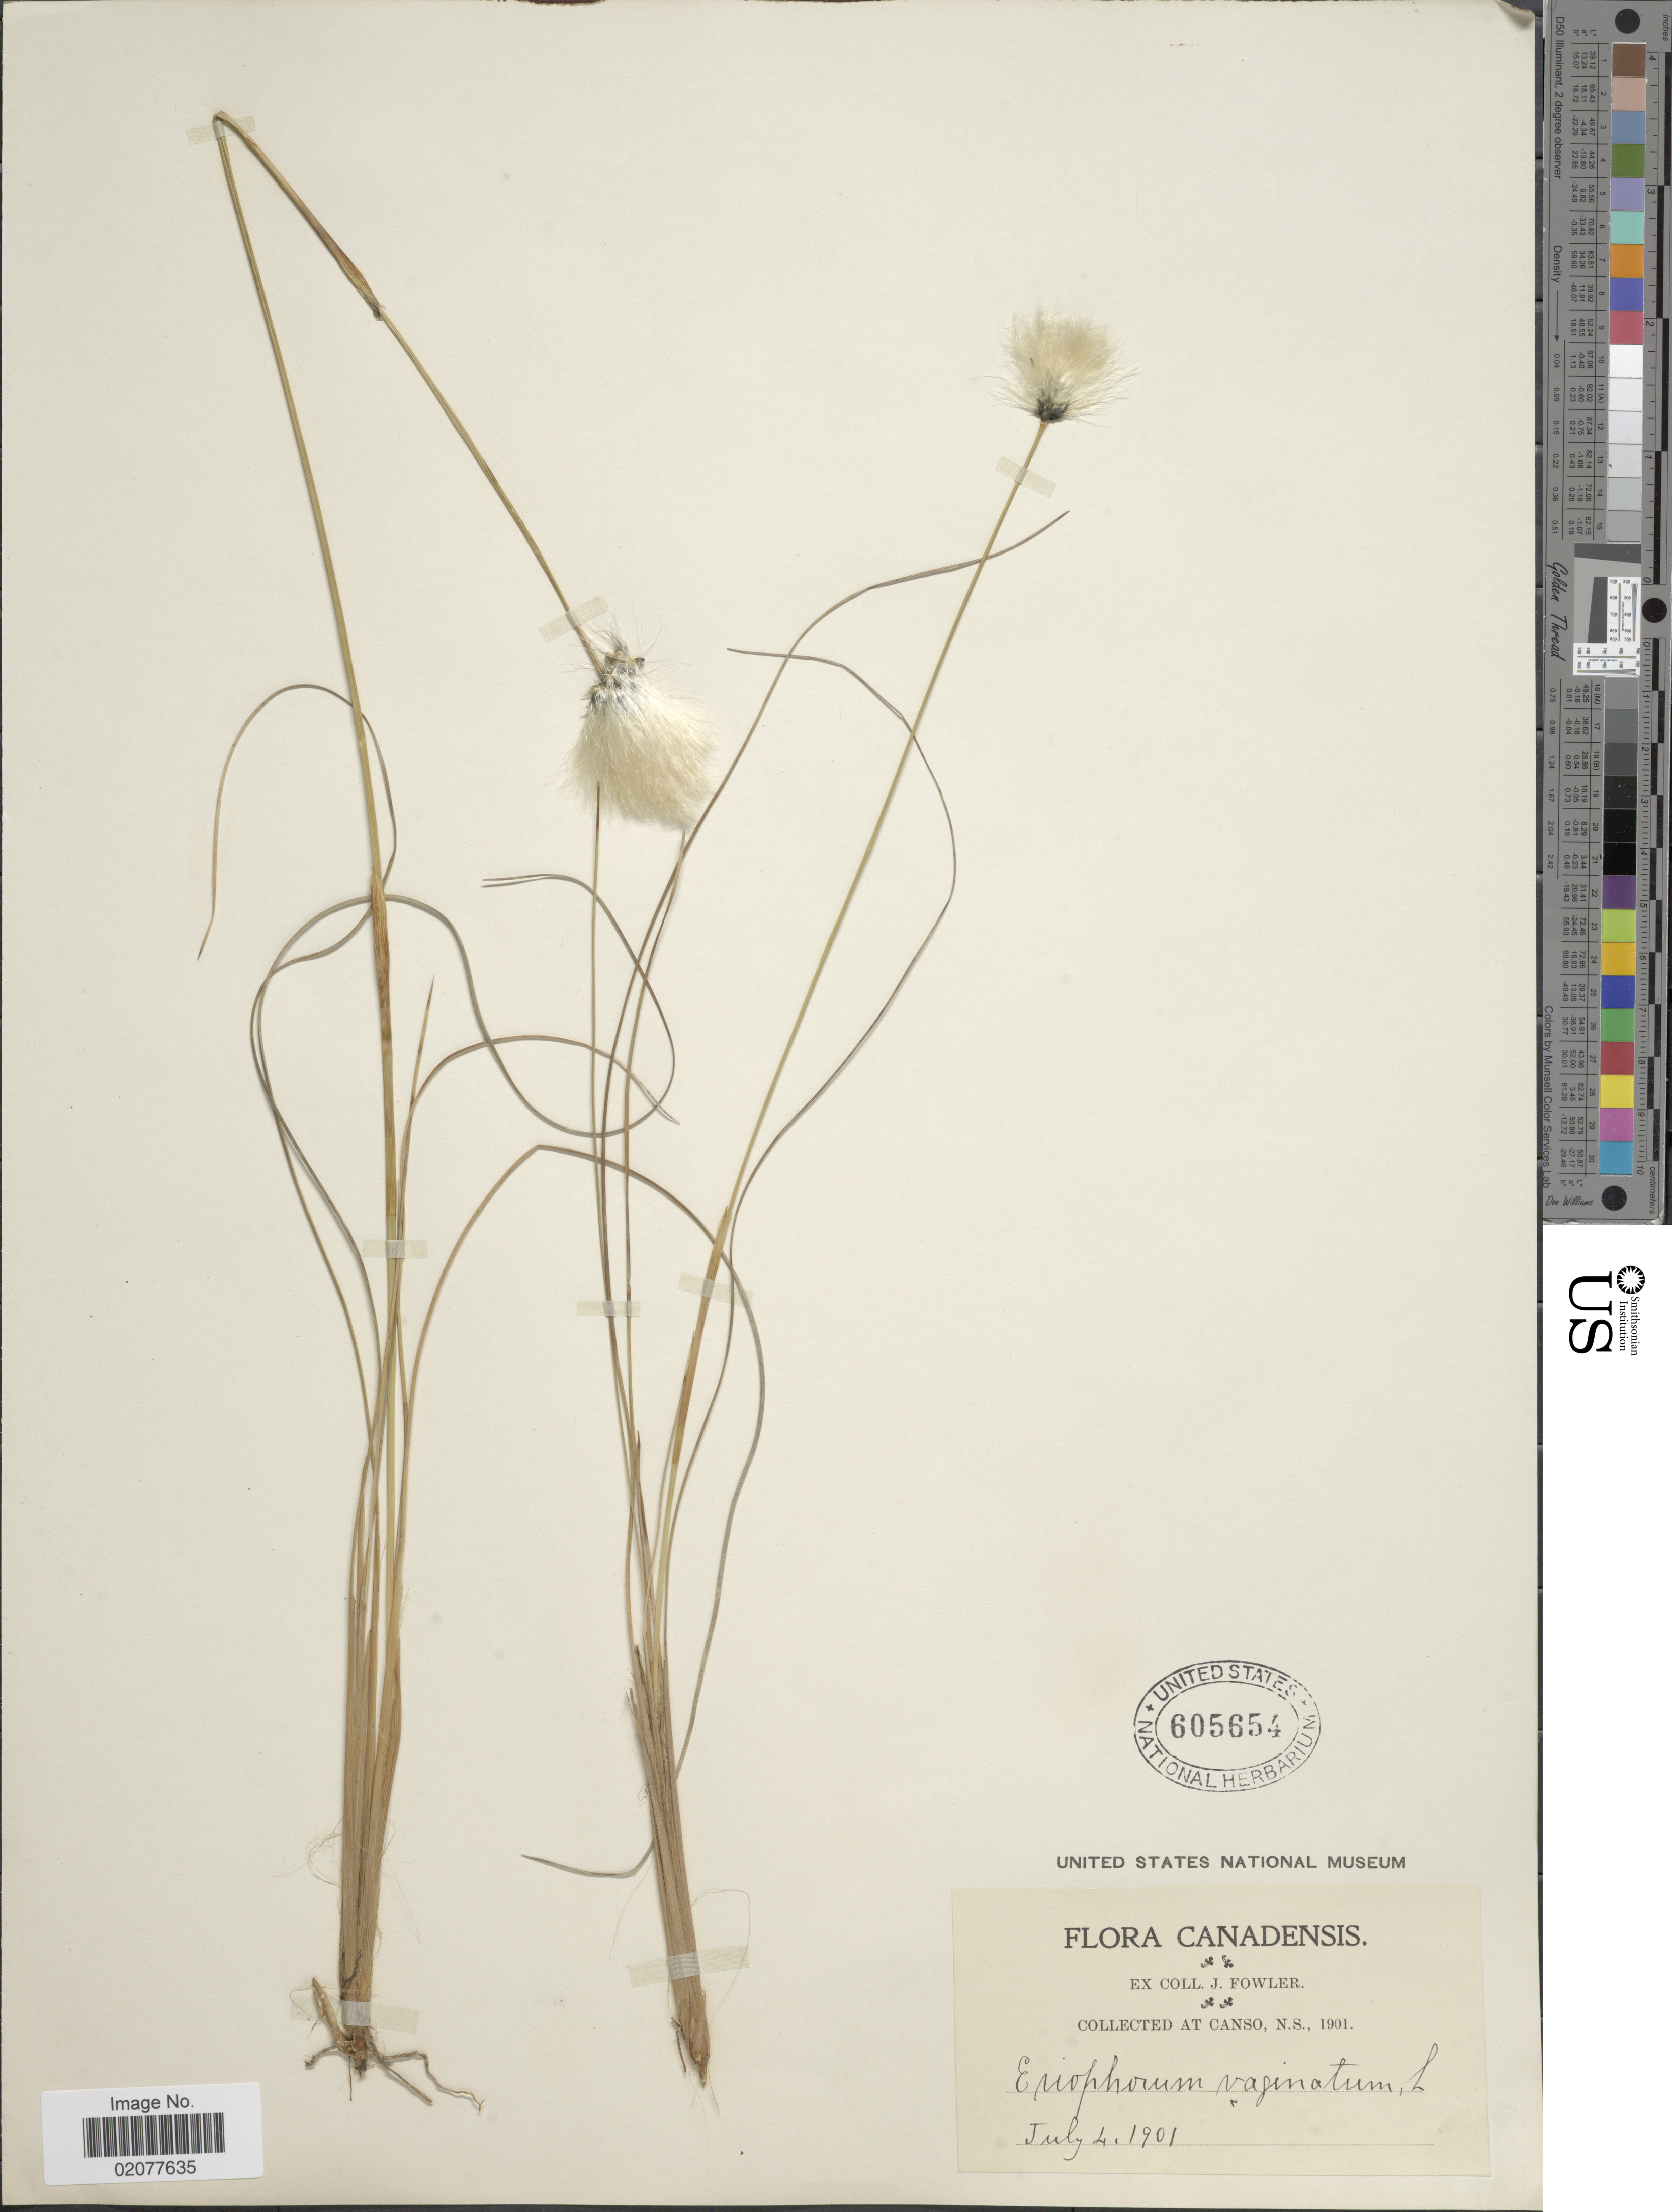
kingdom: Plantae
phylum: Tracheophyta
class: Liliopsida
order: Poales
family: Cyperaceae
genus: Eriophorum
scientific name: Eriophorum spissum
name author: Fernald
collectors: J. P. Fowler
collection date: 1901-07-04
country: Canada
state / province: Nova Scotia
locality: Canso. N.S.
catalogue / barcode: US 605654